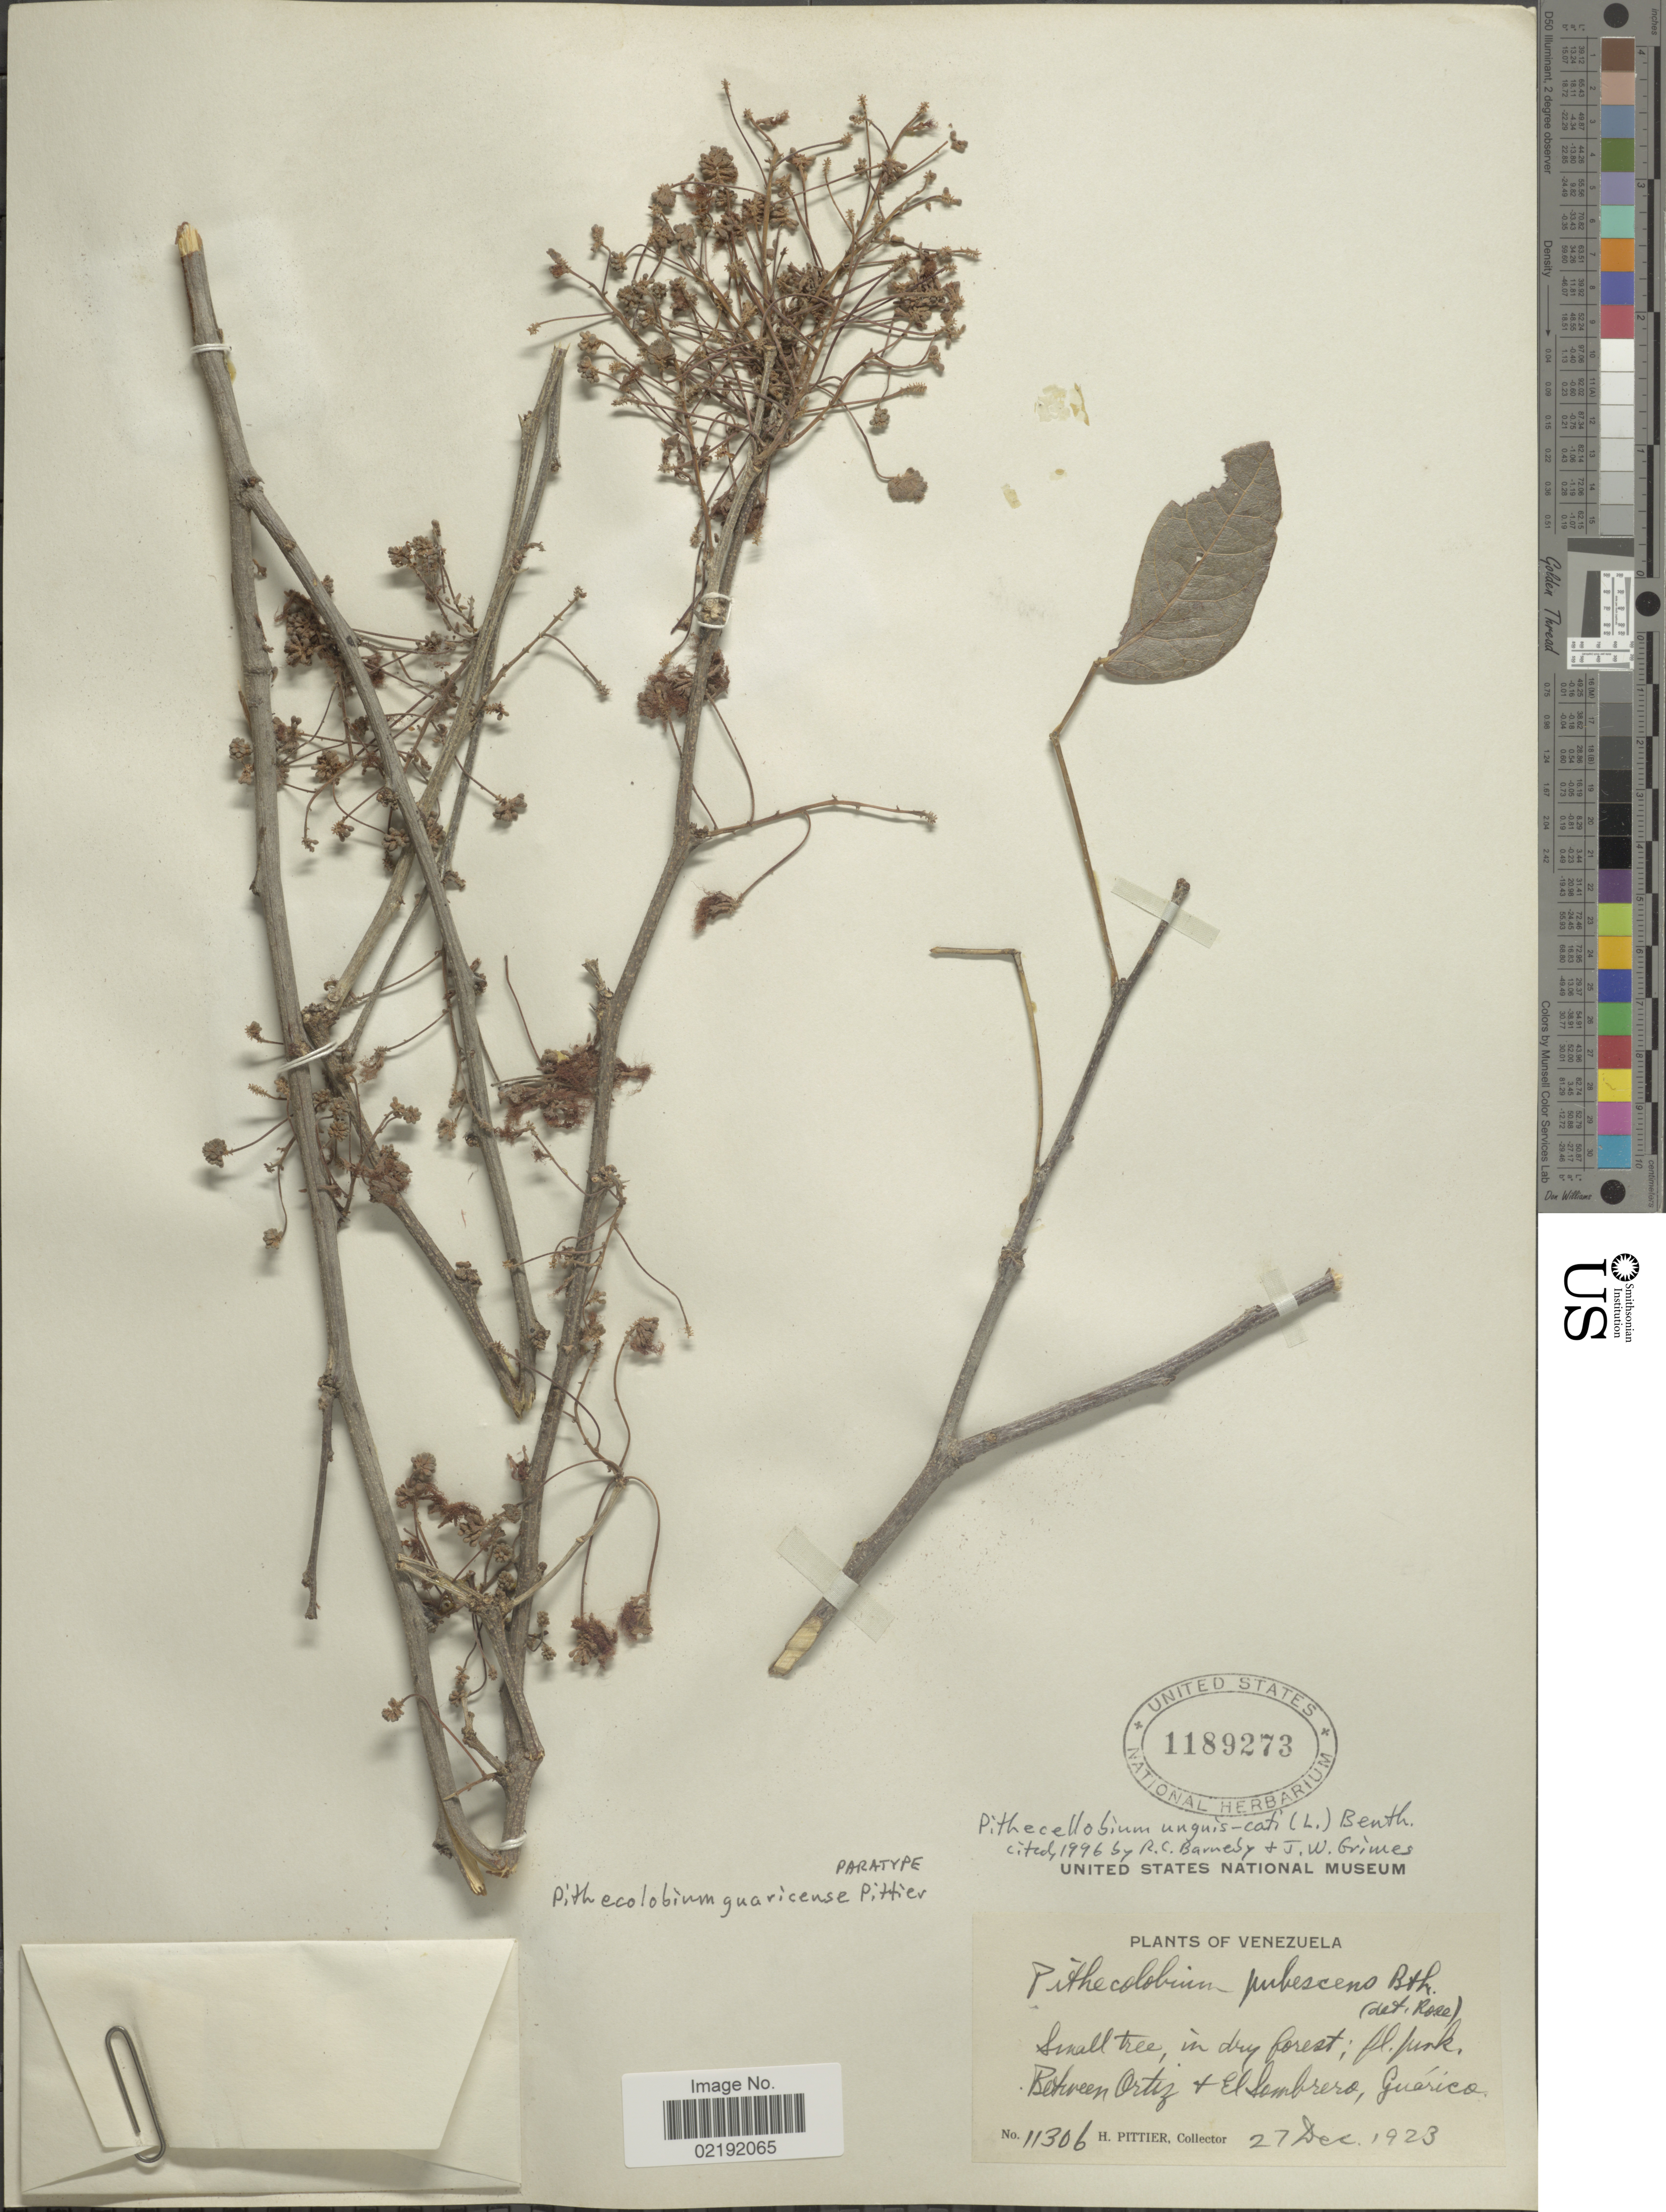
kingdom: Plantae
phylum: Tracheophyta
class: Magnoliopsida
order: Fabales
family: Fabaceae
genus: Pithecellobium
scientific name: Pithecellobium unguis-cati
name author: (L.) Benth.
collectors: H. F. Pittier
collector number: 11306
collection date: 1923-12-27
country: Venezuela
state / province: Guárico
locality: Between Ortiz & El Sombrero, Guárico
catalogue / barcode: US 1189273